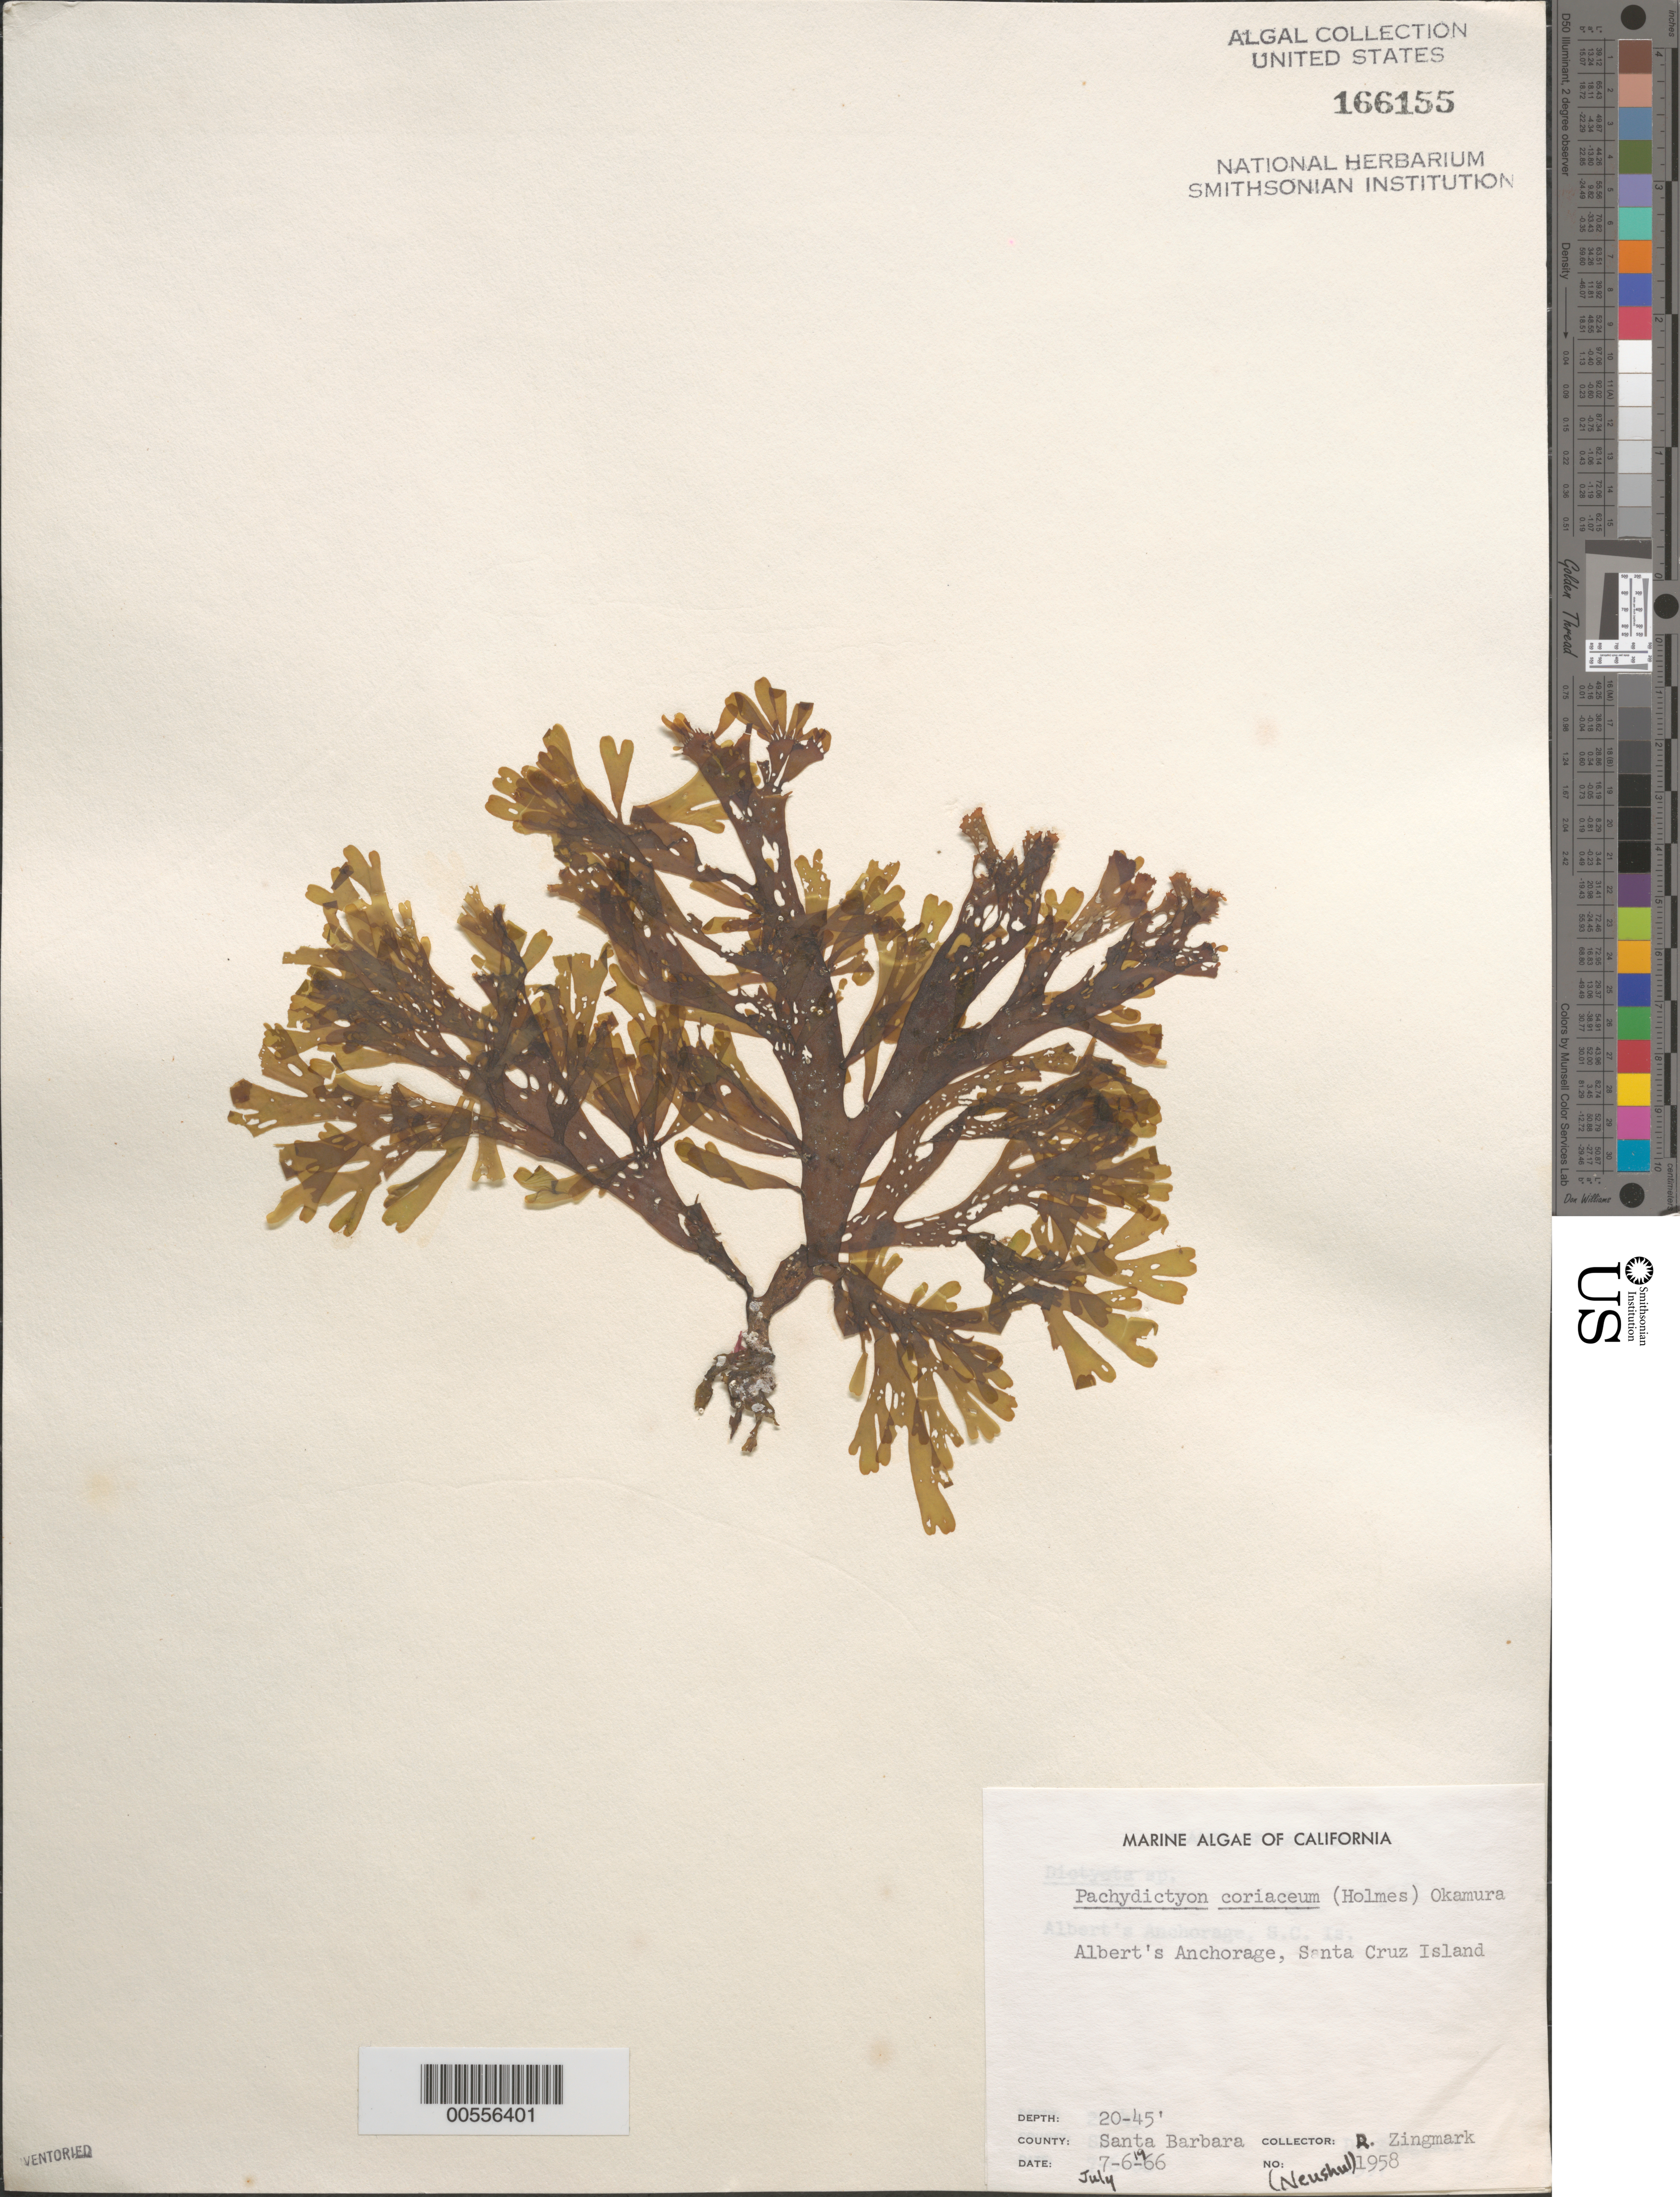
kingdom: Chromista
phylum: Ochrophyta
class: Phaeophyceae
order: Dictyotales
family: Dictyotaceae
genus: Pachydictyon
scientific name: Pachydictyon coriaceum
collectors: R. Zingmark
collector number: Neushul 1958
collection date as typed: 06 Jul 1966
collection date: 1966-07-06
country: United States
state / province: California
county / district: Santa Barbara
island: Santa Cruz Island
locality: Albert's Anchorage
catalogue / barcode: US 166155